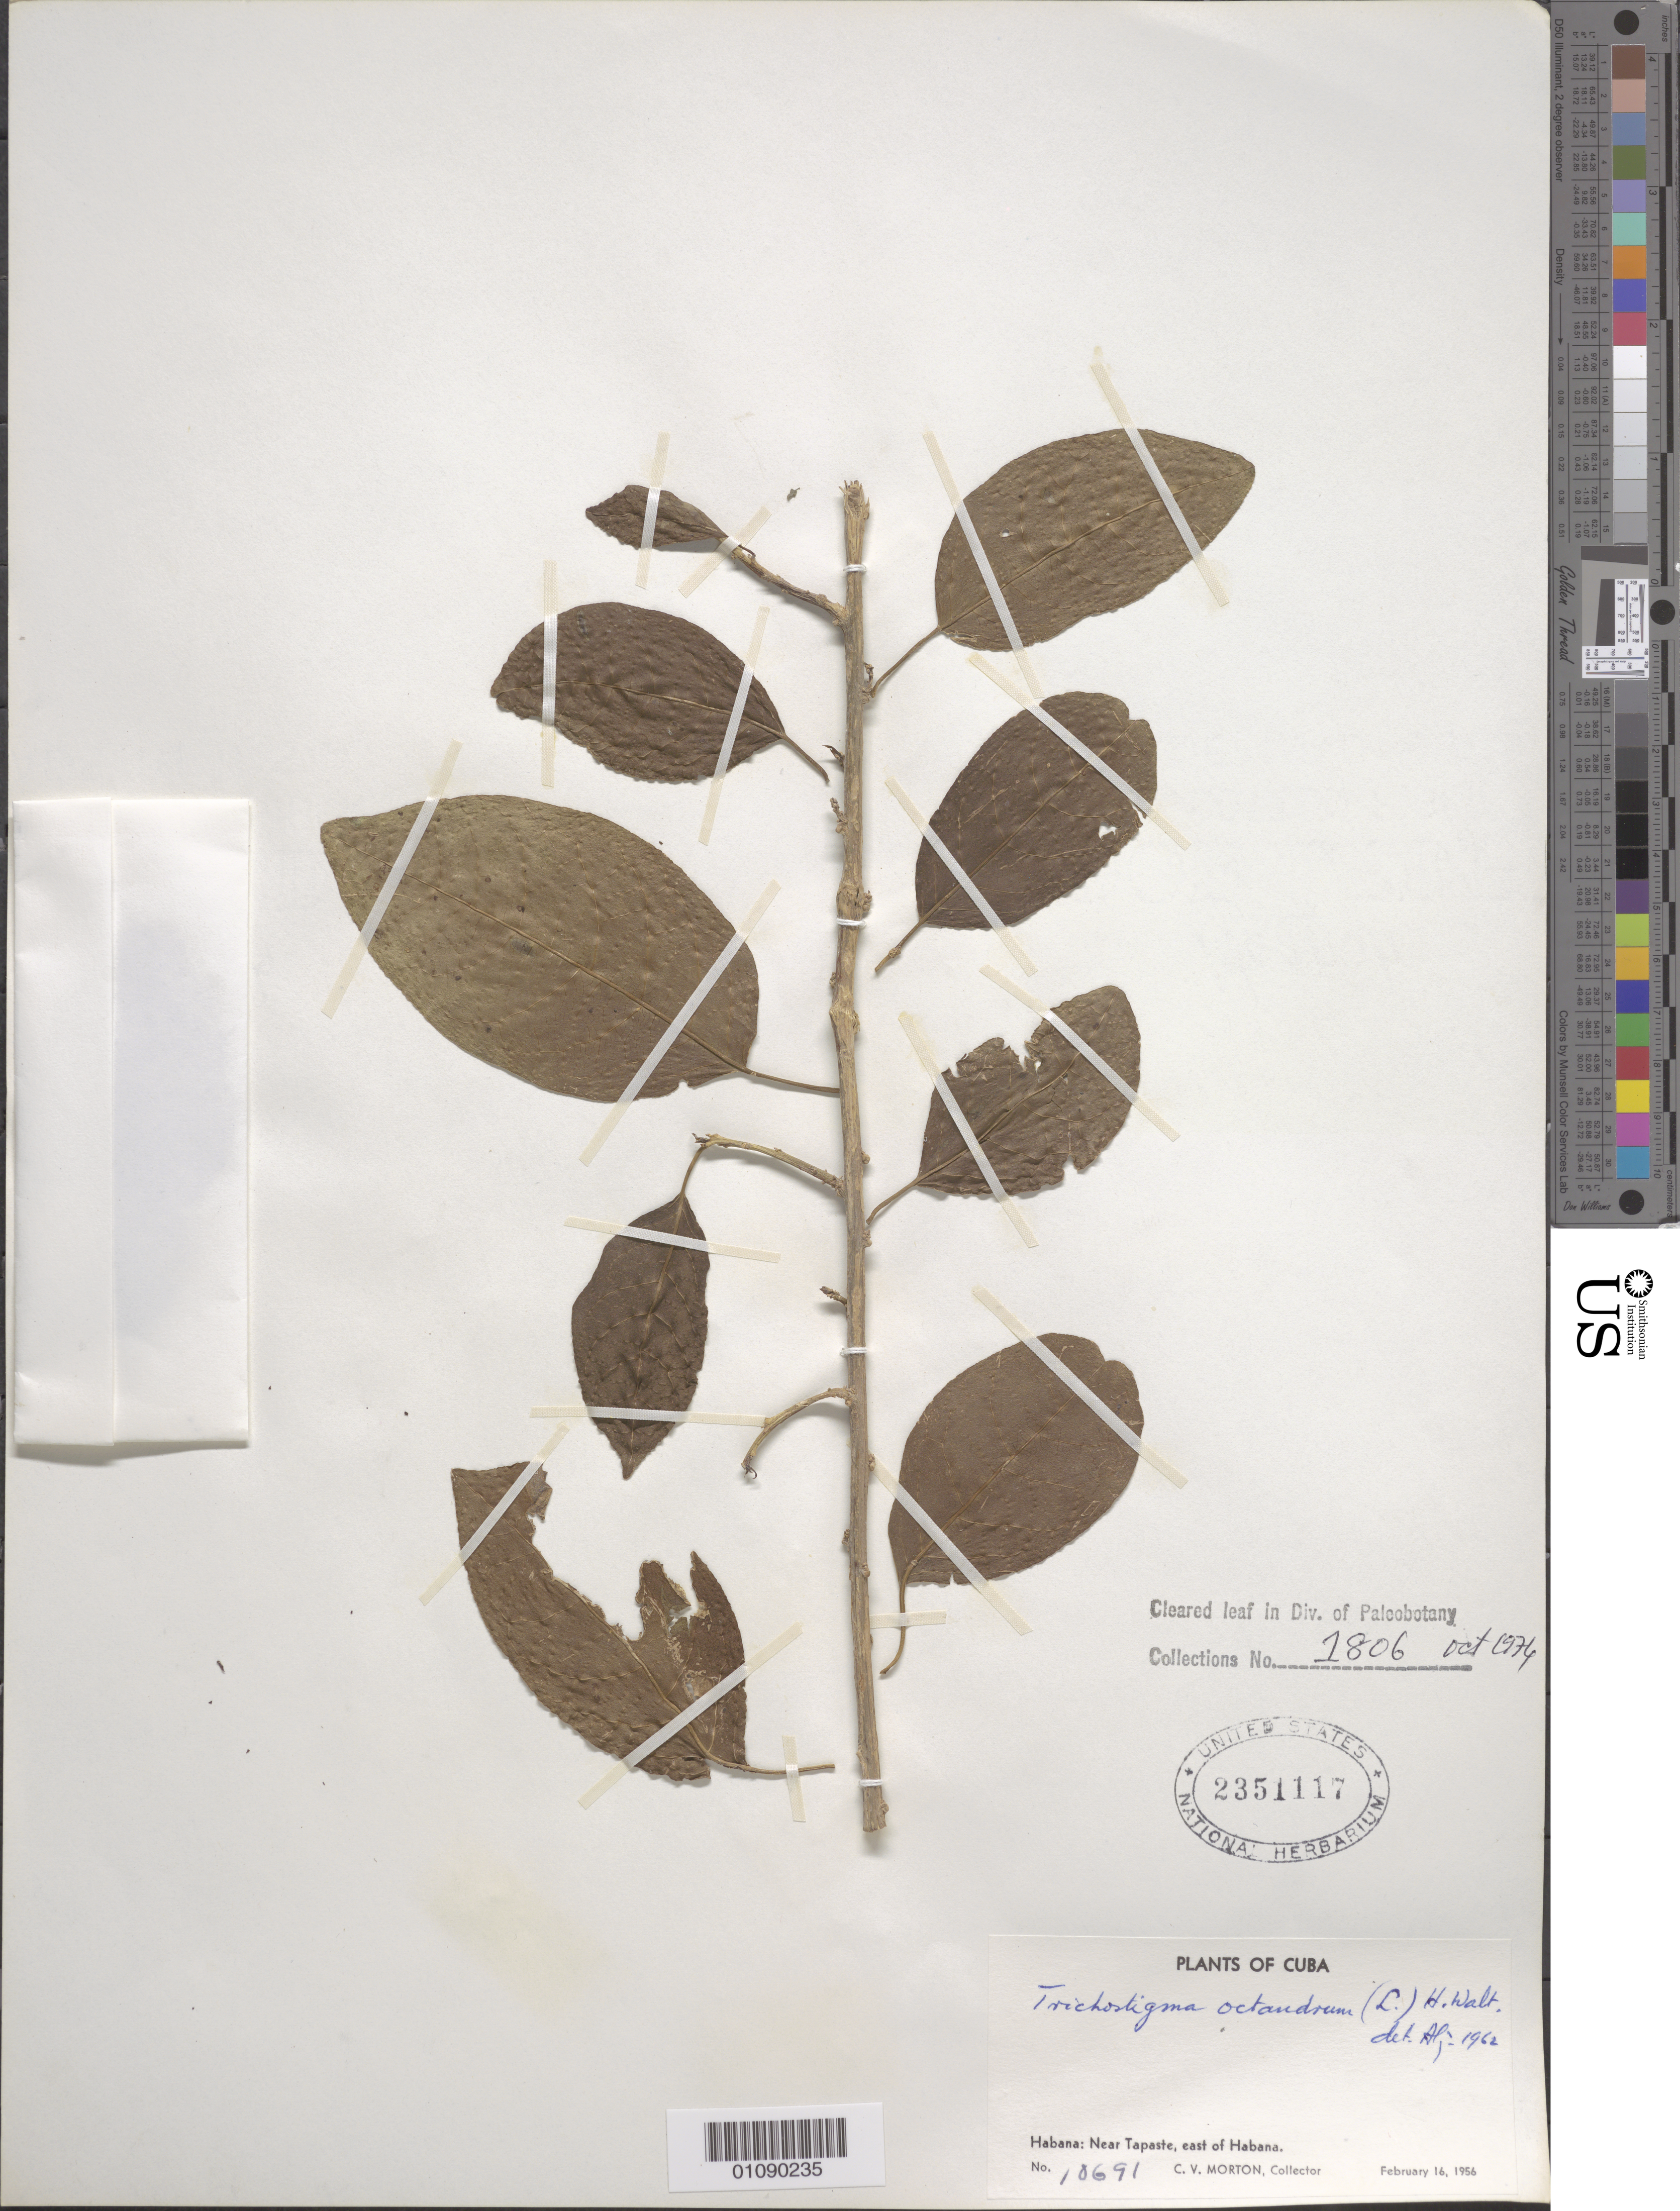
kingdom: Plantae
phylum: Tracheophyta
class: Magnoliopsida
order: Caryophyllales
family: Phytolaccaceae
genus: Trichostigma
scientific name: Trichostigma octandrum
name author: (L.) H. Walter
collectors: C. V. Morton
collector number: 10691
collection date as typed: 16 Feb 1956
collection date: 1956-02-16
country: Cuba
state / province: La Habana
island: Cuba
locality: Habana: Near Tapaste, E of Habana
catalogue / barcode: US 2351117